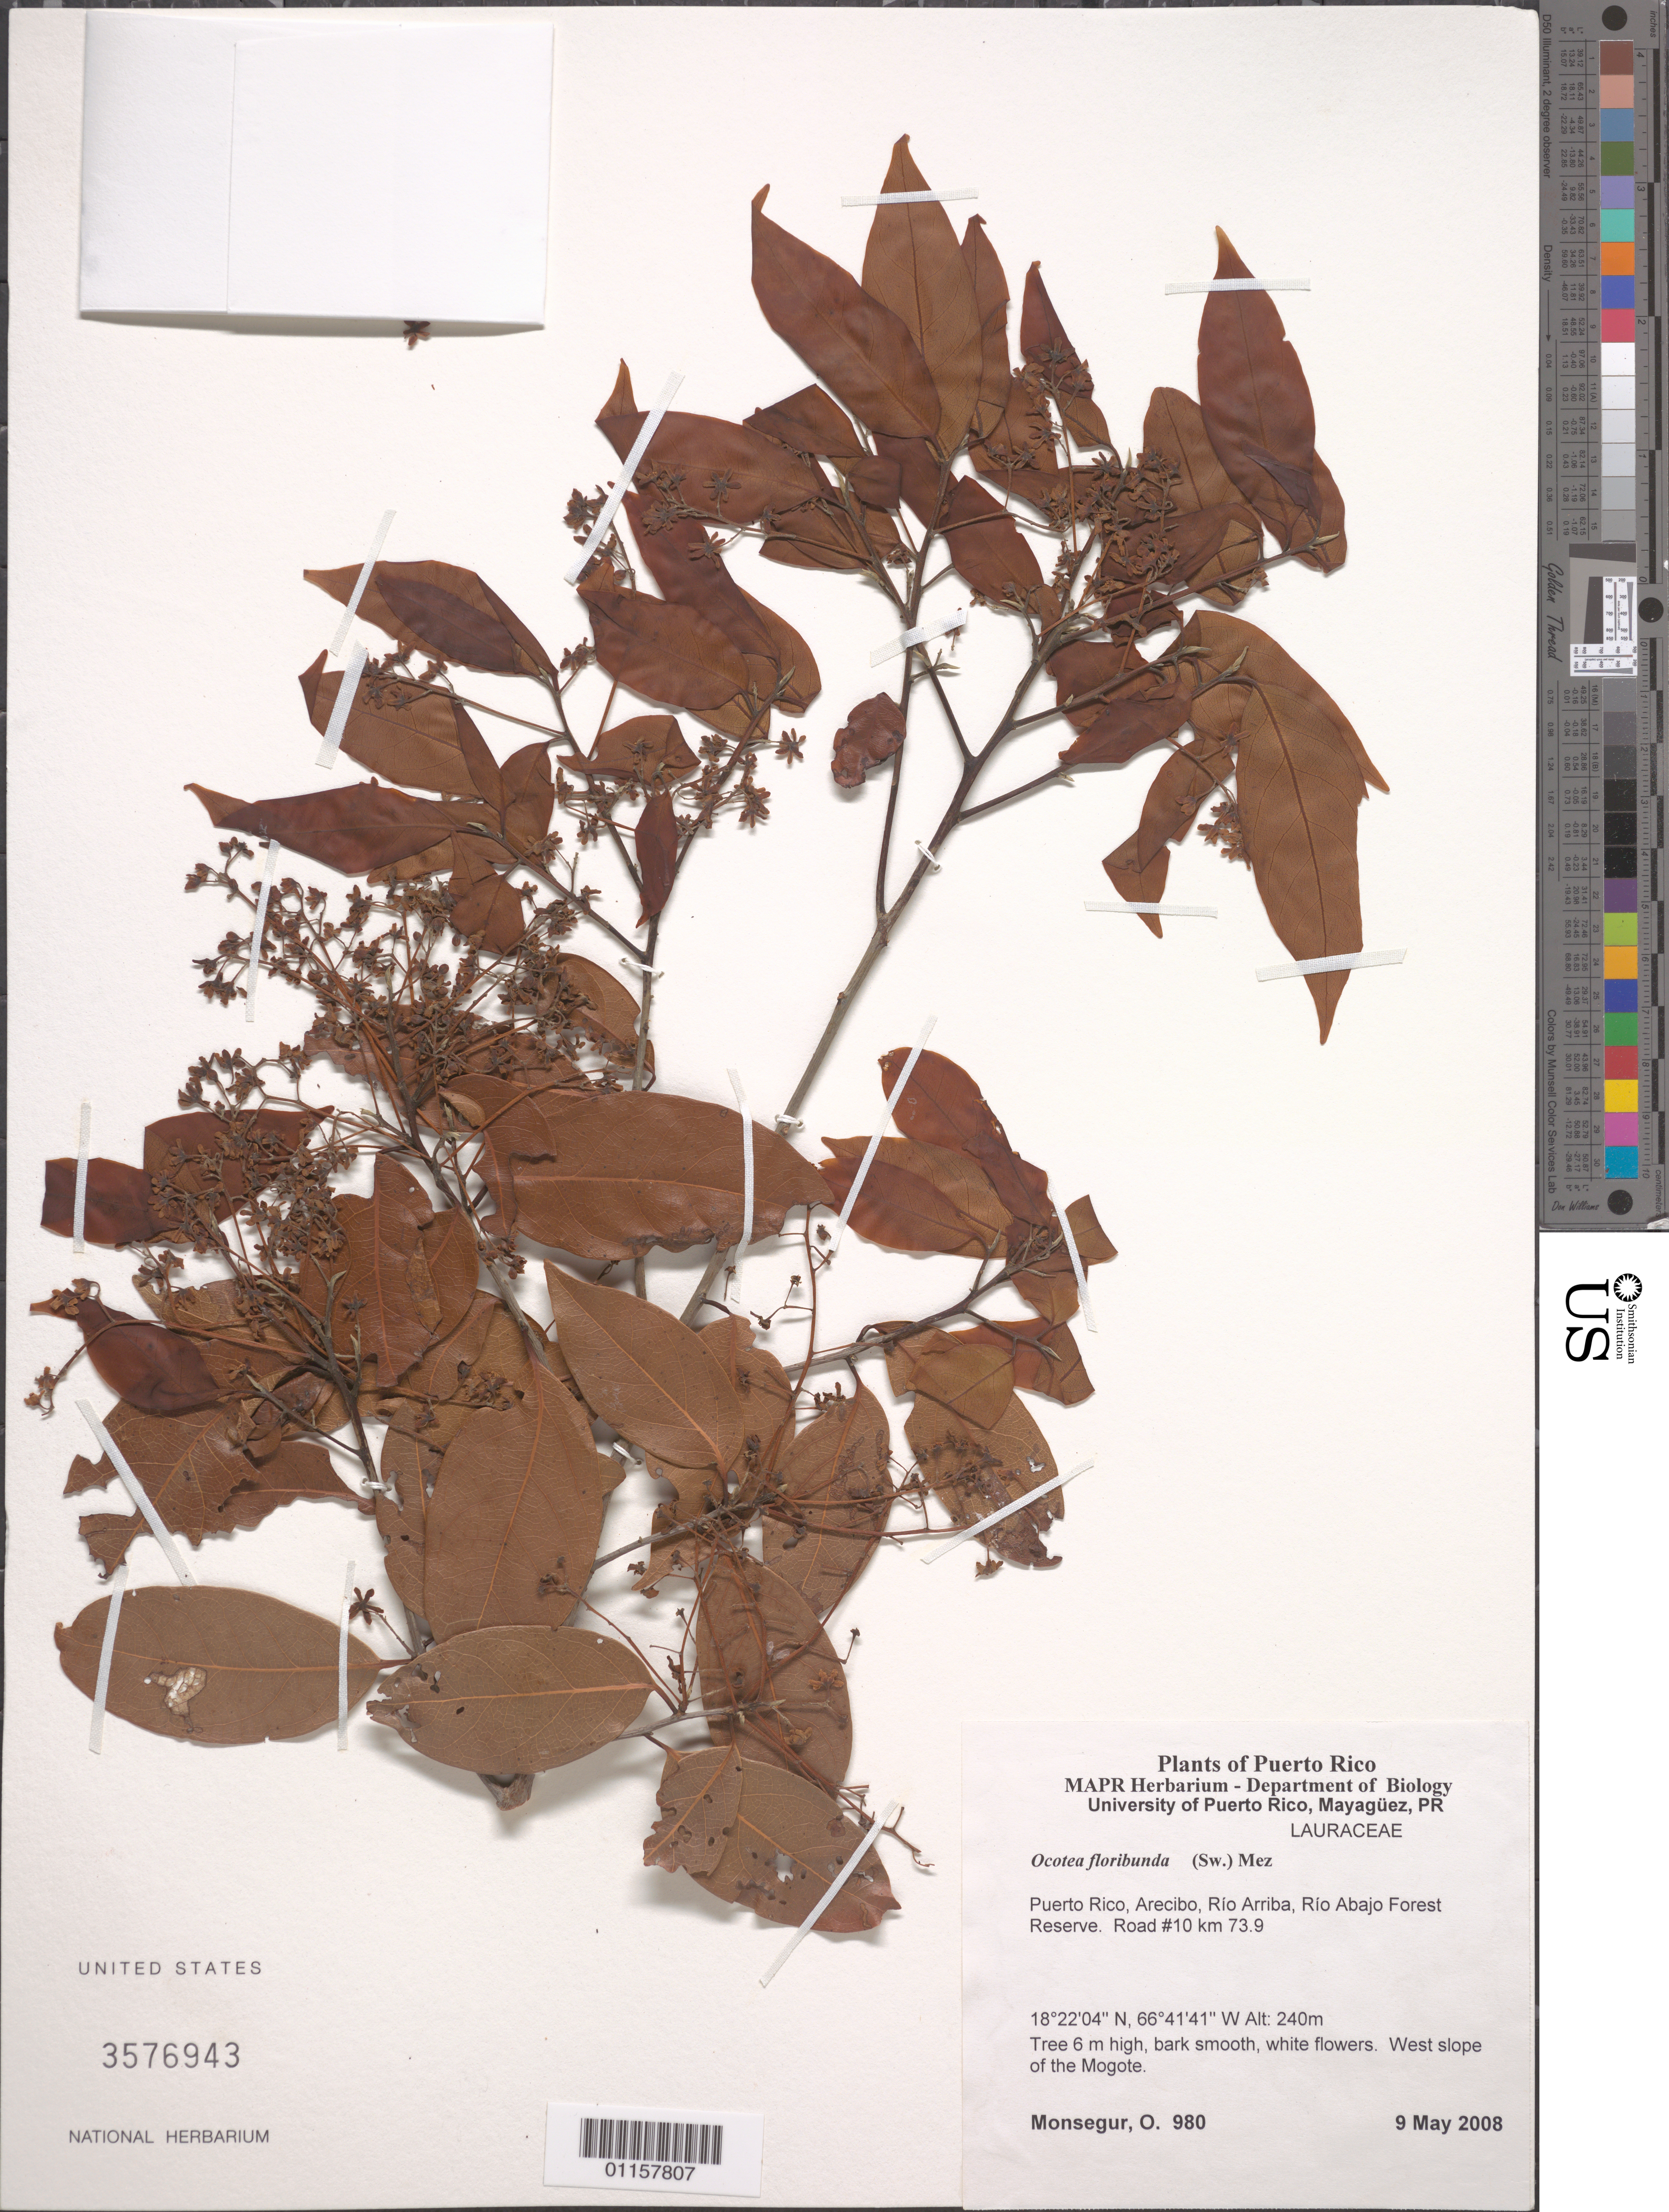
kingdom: Plantae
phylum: Tracheophyta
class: Magnoliopsida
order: Laurales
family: Lauraceae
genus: Ocotea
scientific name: Ocotea floribunda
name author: (Sw.) Mez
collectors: O. Monsegur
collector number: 980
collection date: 2008-05-09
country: Puerto Rico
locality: Arecibo, Río Arriba, Río Abajo Forest Reserve. Road #10, km 73.9.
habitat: West slope of the Mogote.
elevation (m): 240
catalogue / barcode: US 3576943